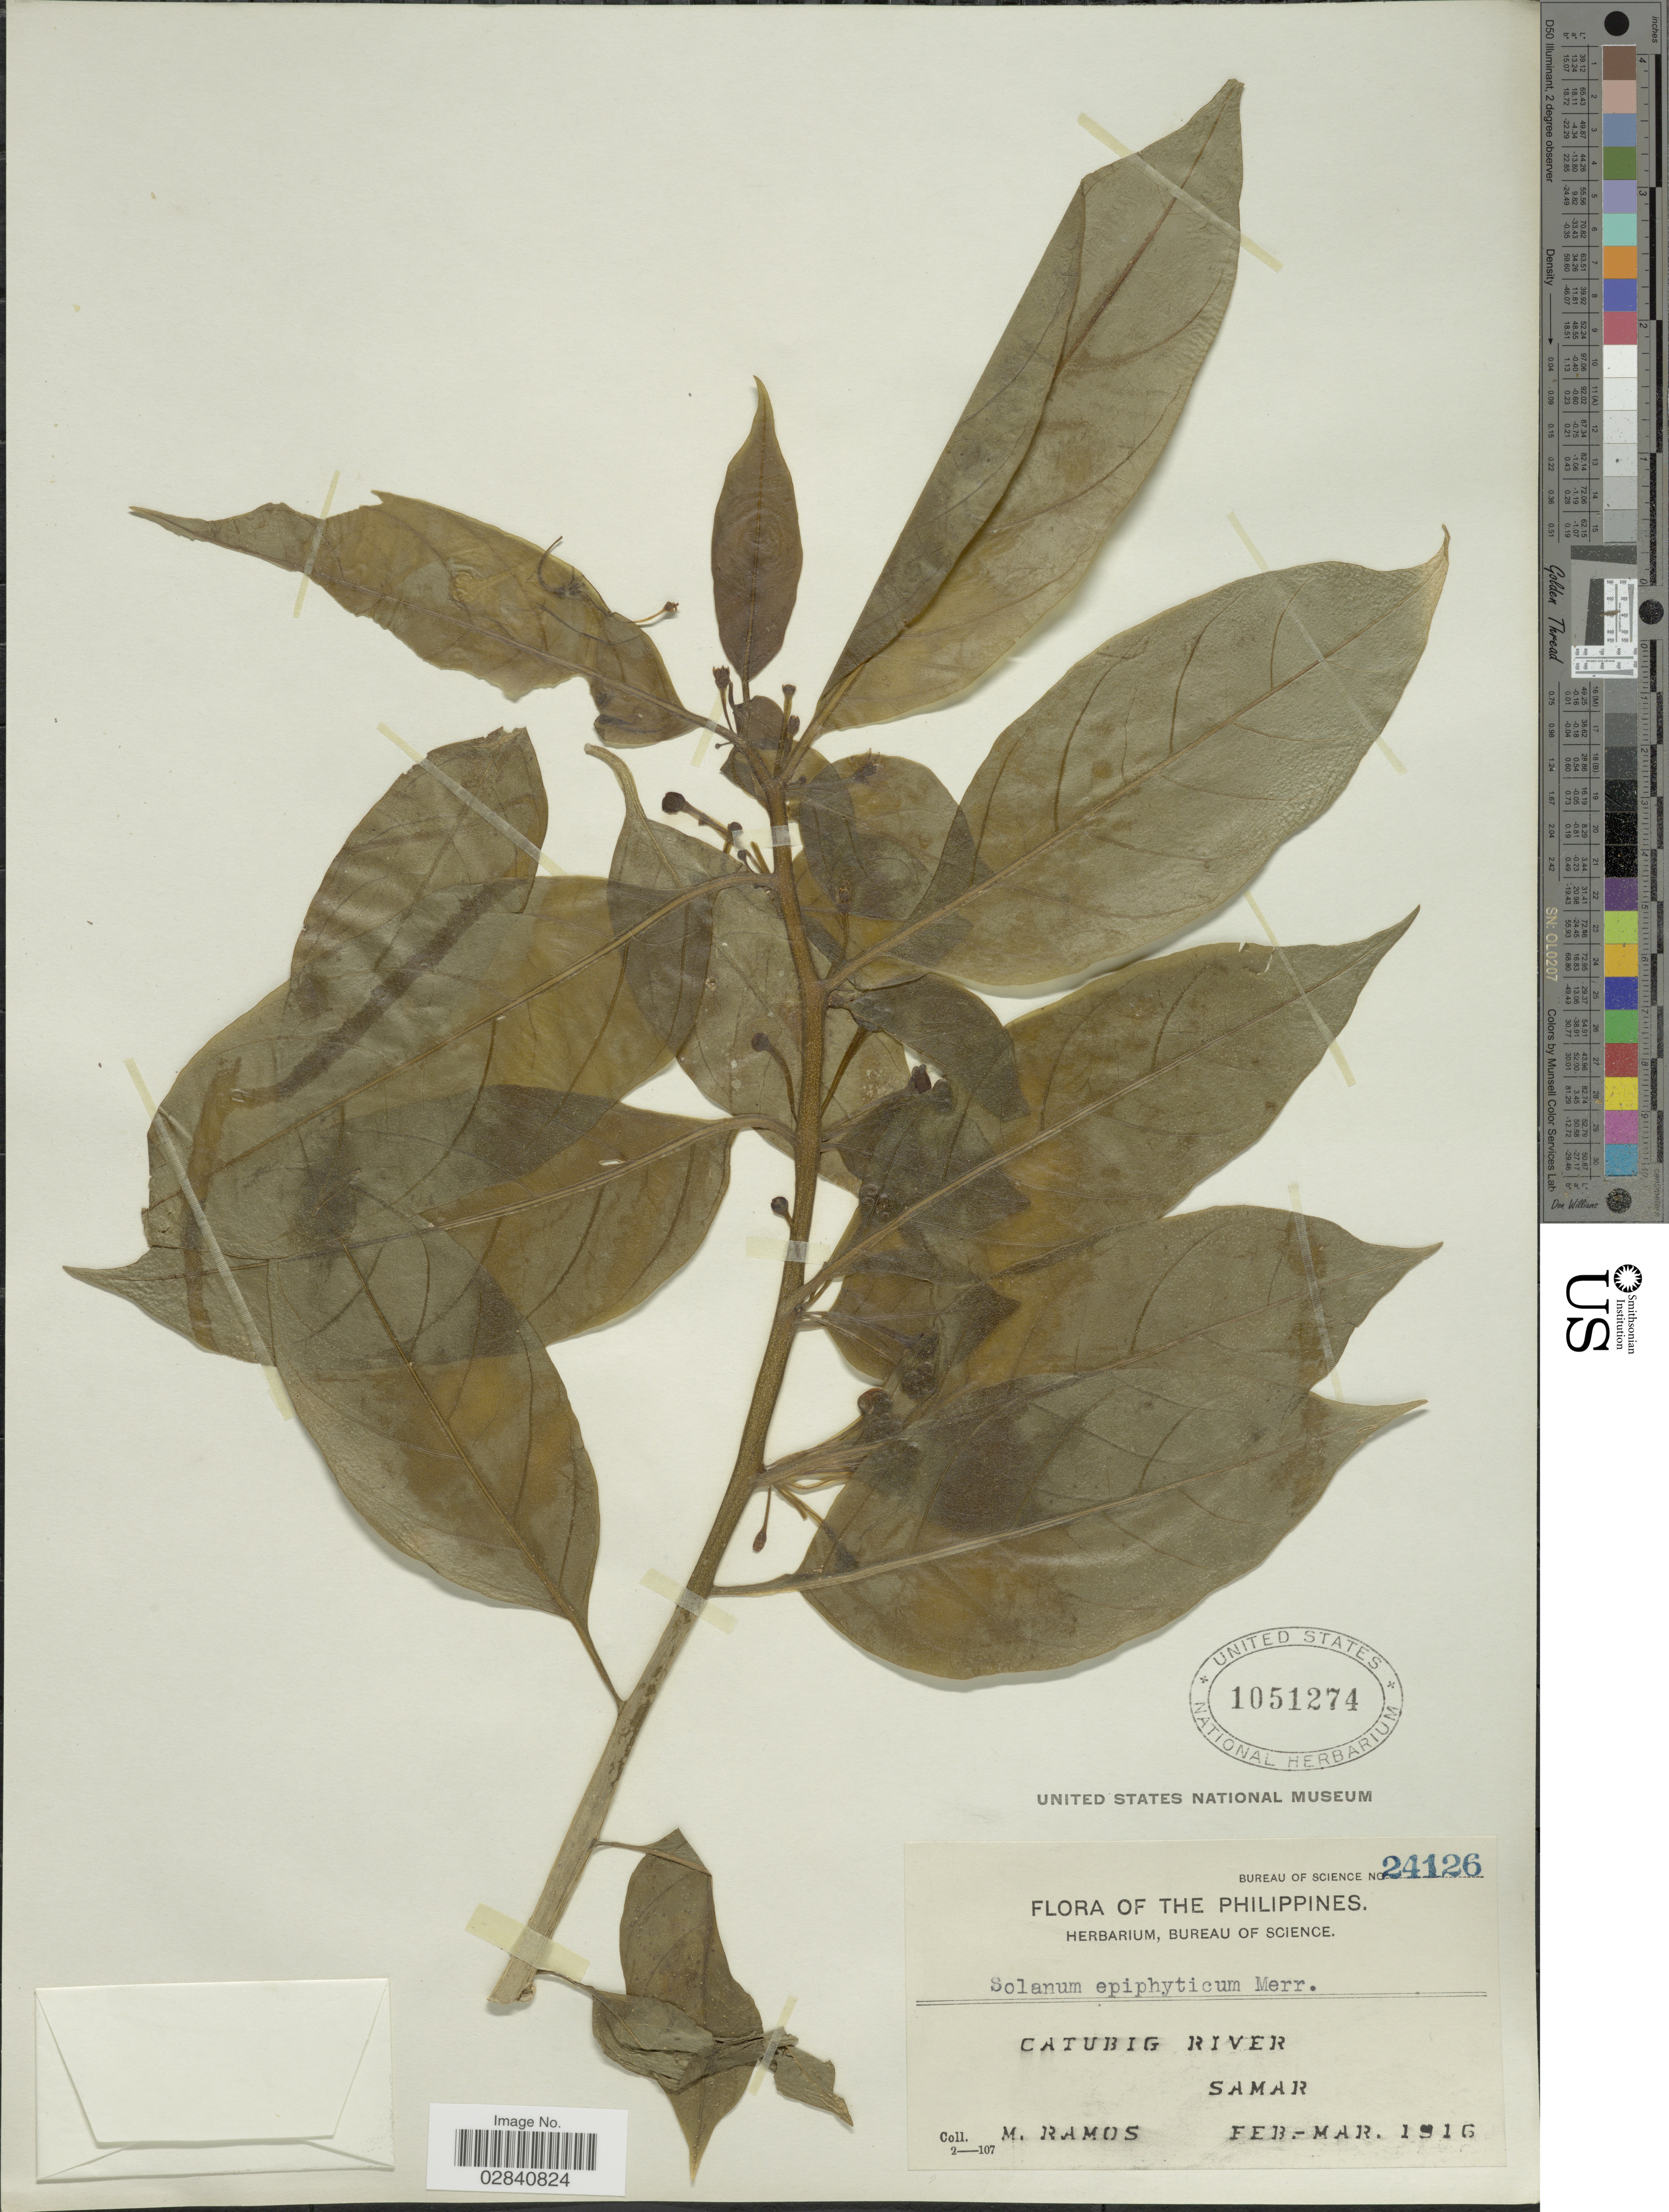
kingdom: Plantae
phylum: Tracheophyta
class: Magnoliopsida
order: Solanales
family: Solanaceae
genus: Lycianthes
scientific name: Lycianthes parasitica subsp. epiphytica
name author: (Merr.) Bitter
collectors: M. Ramos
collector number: Bureau of Science 24126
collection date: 1916-02/1916-03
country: Philippines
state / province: Eastern Visayas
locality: Catubig River, Samar.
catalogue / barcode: US 1051274